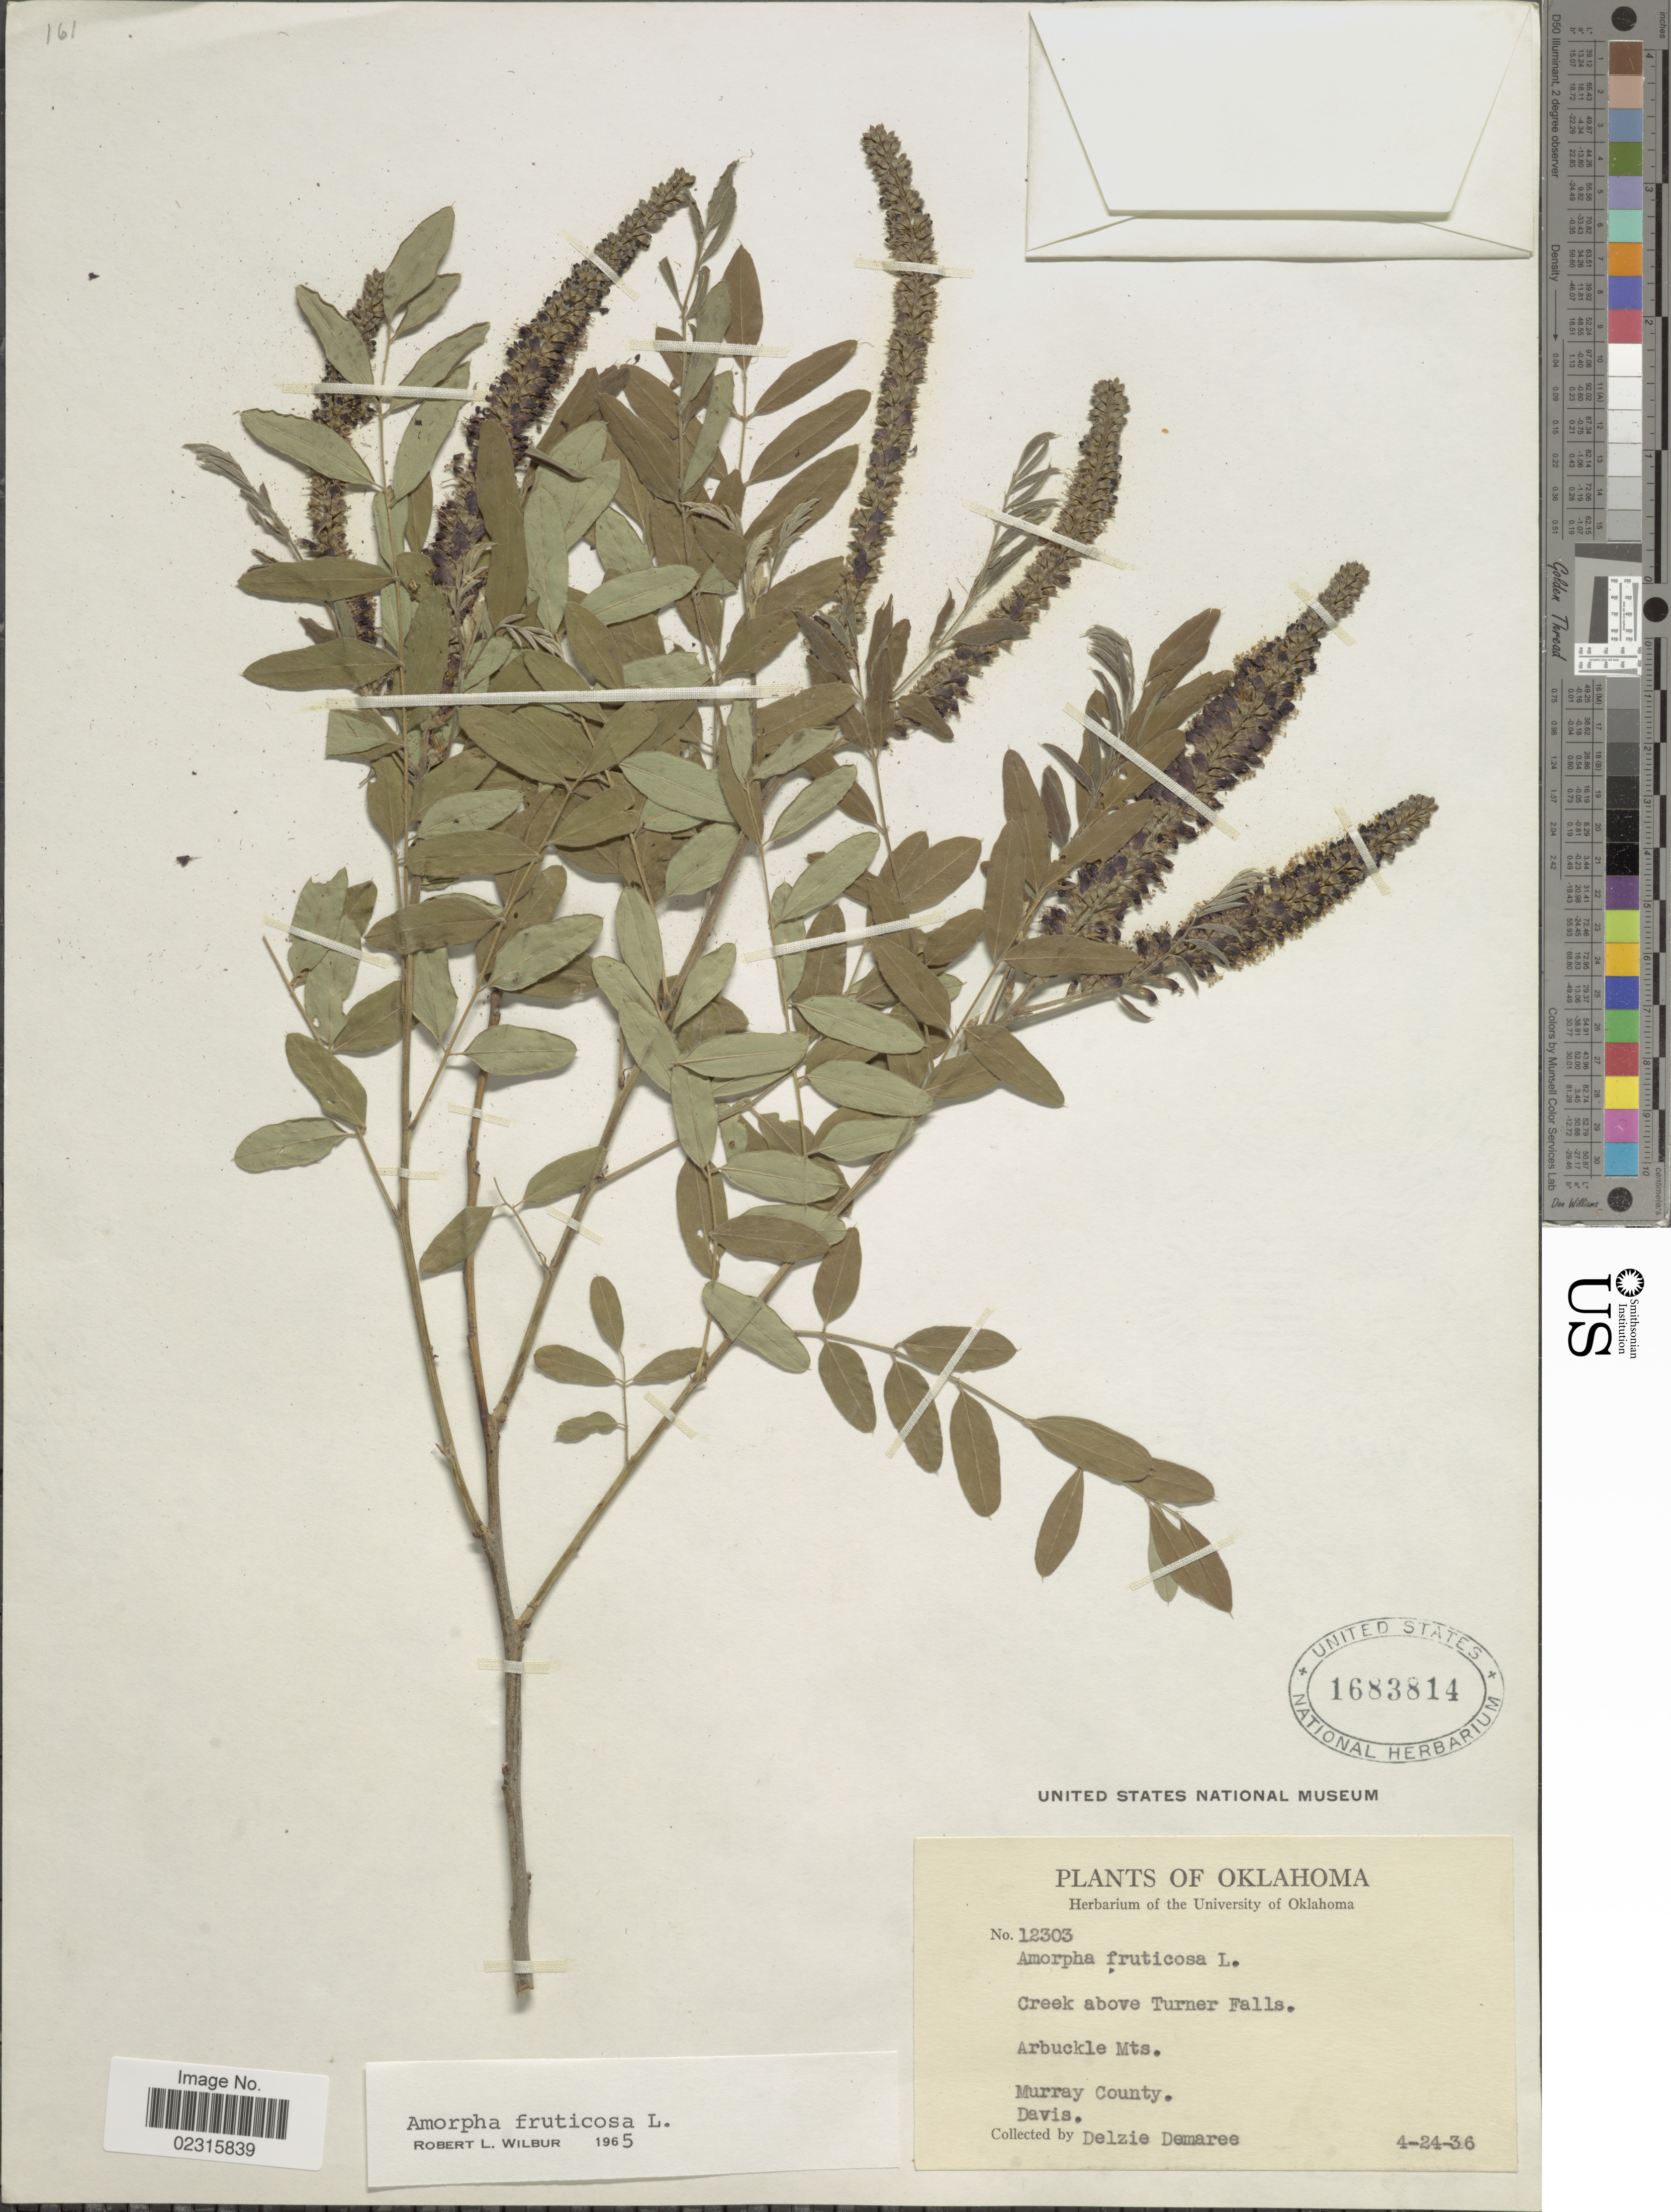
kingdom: Plantae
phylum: Tracheophyta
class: Magnoliopsida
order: Fabales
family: Fabaceae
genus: Amorpha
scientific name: Amorpha fruticosa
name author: L.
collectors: D. Demaree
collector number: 12303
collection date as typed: Transcribed d/m/y: 24/4/36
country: United States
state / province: Oklahoma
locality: Creek above Turner Falls, Arbuckle Mts. Murray County, Davis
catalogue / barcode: US 1683814